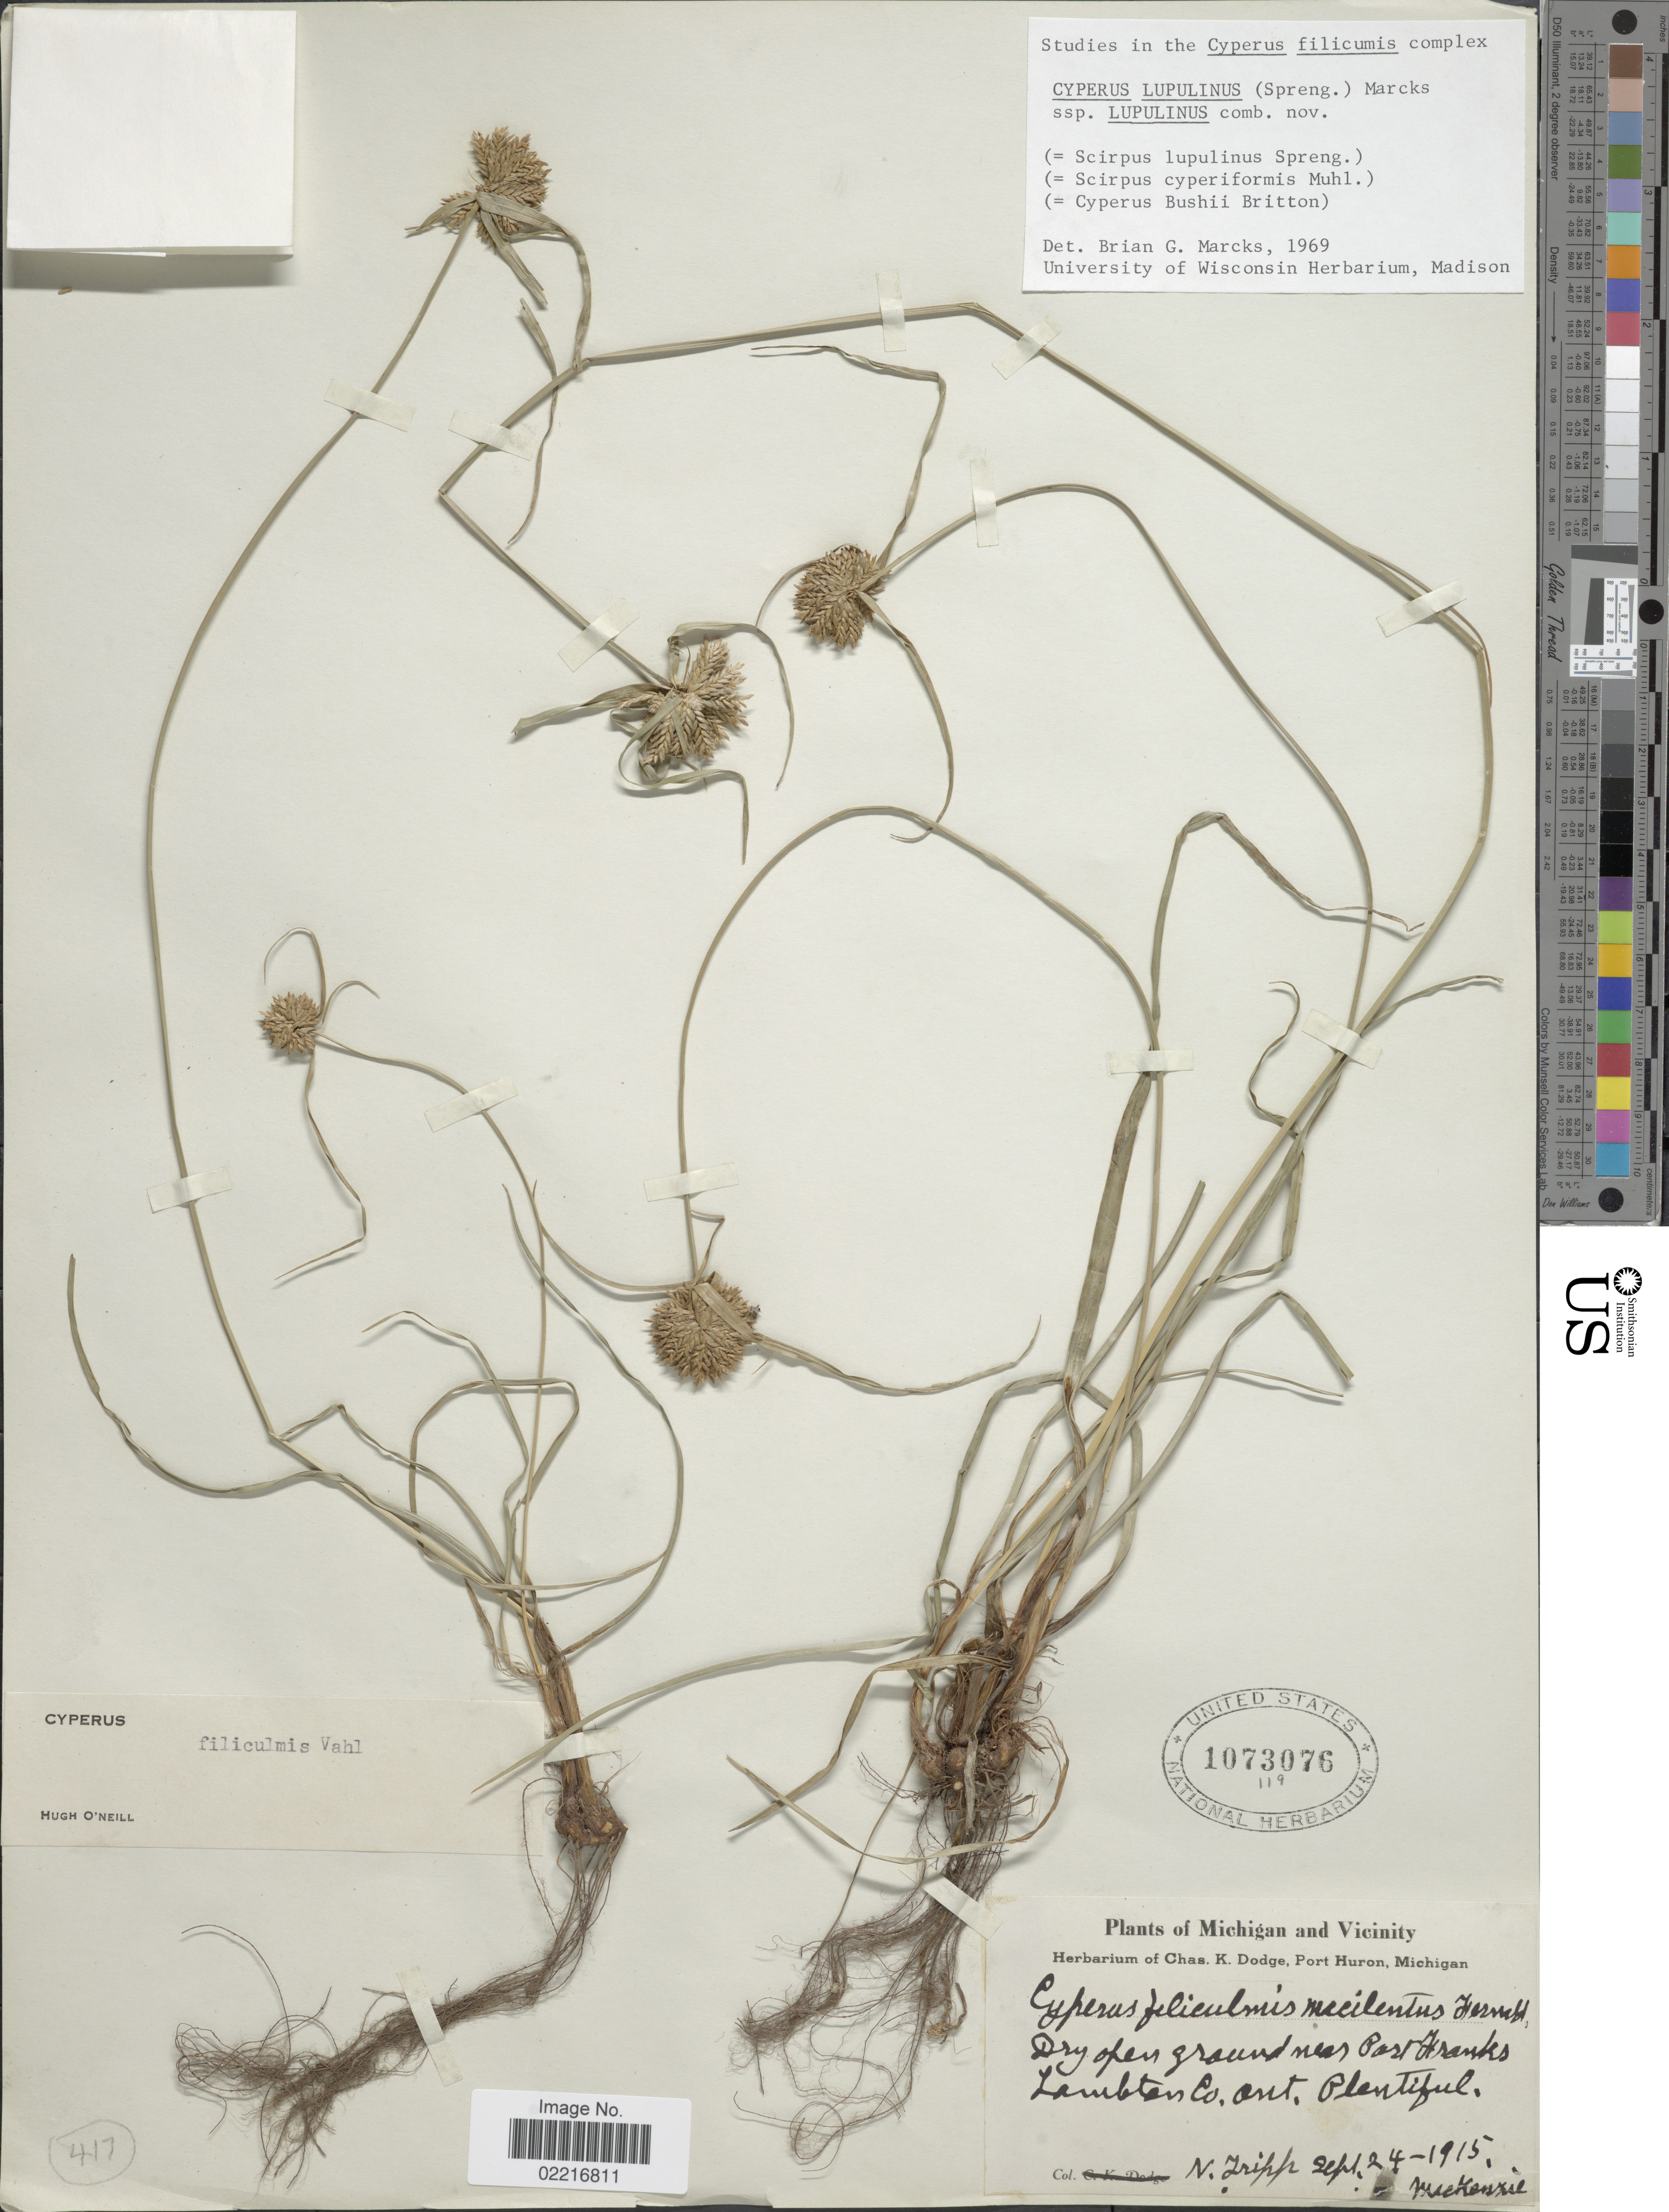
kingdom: Plantae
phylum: Tracheophyta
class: Liliopsida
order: Poales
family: Cyperaceae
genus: Cyperus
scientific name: Cyperus lupulinus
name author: (Spreng.) Marcks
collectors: N. Tripp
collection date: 1915-09-24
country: Canada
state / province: Ontario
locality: Near Port Franks, Lambton Co.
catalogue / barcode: US 1073076